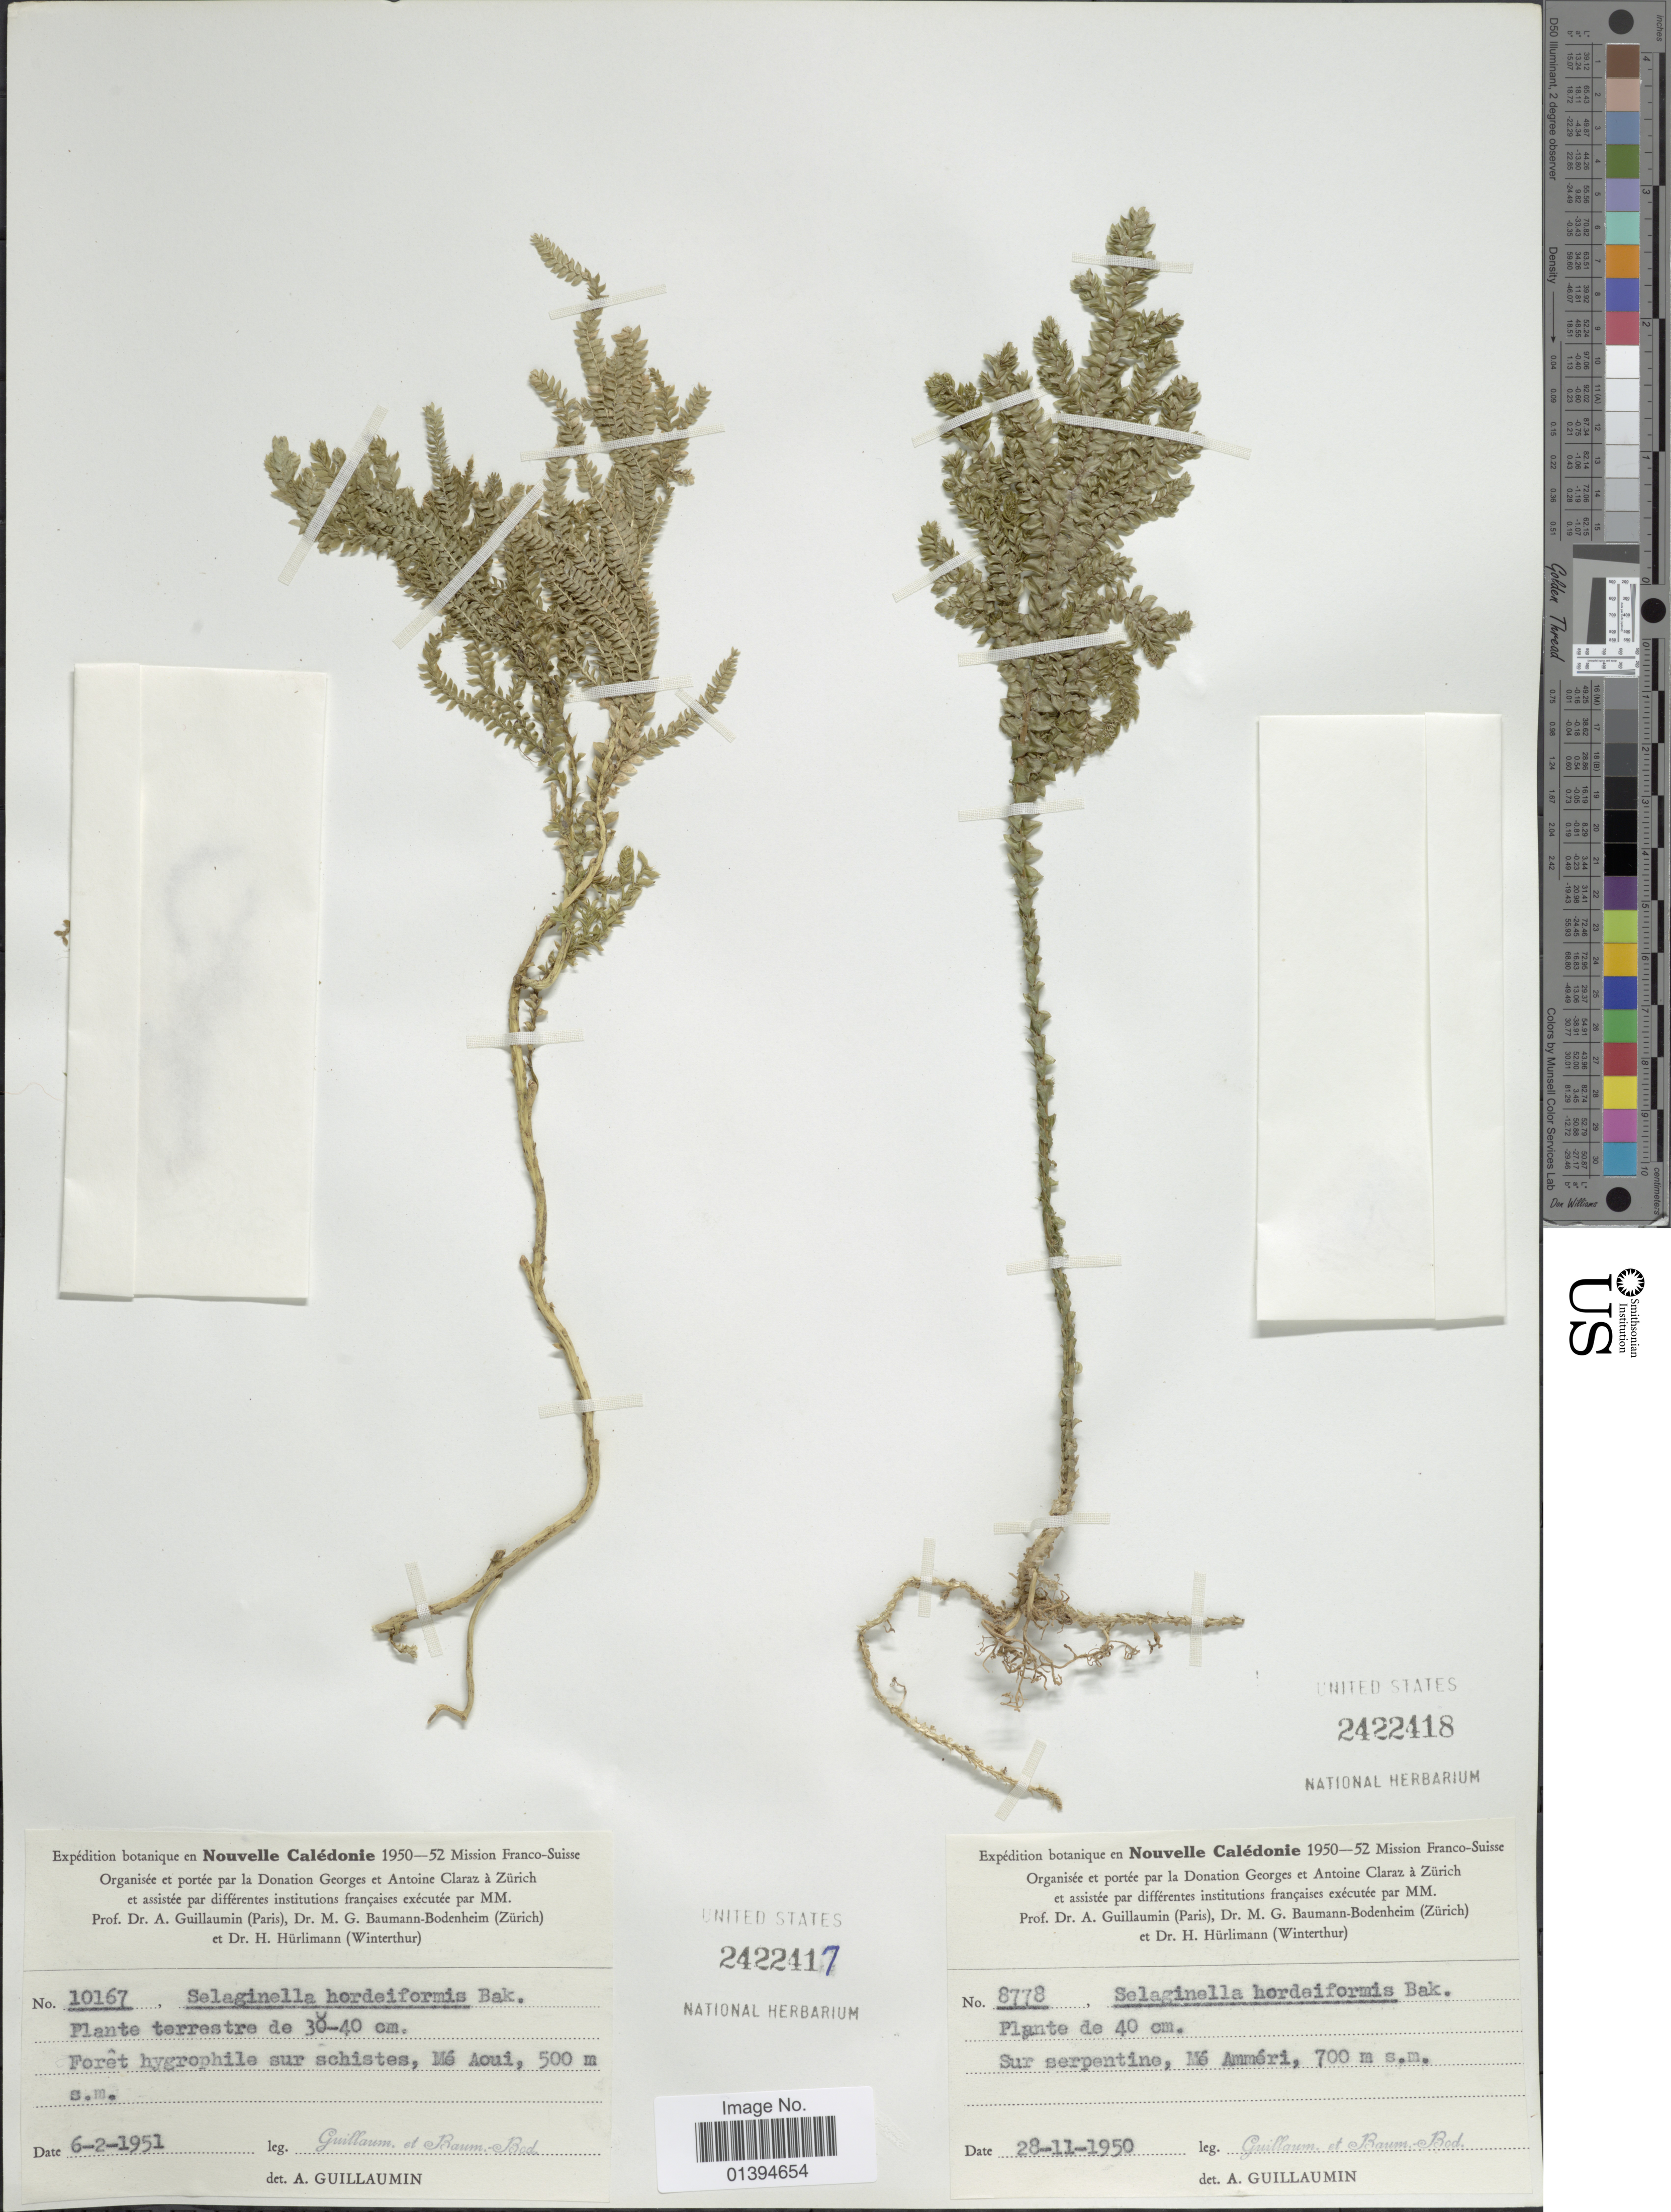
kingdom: Plantae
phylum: Tracheophyta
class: Lycopodiopsida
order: Selaginellales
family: Selaginellaceae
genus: Selaginella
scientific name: Selaginella hordeiformis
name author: Baker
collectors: A. Guillaumin & M. G. Baumann-Bodenheim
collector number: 10167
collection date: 1951-02-06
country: New Caledonia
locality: Mé Aoui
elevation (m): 500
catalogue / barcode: US 2422417